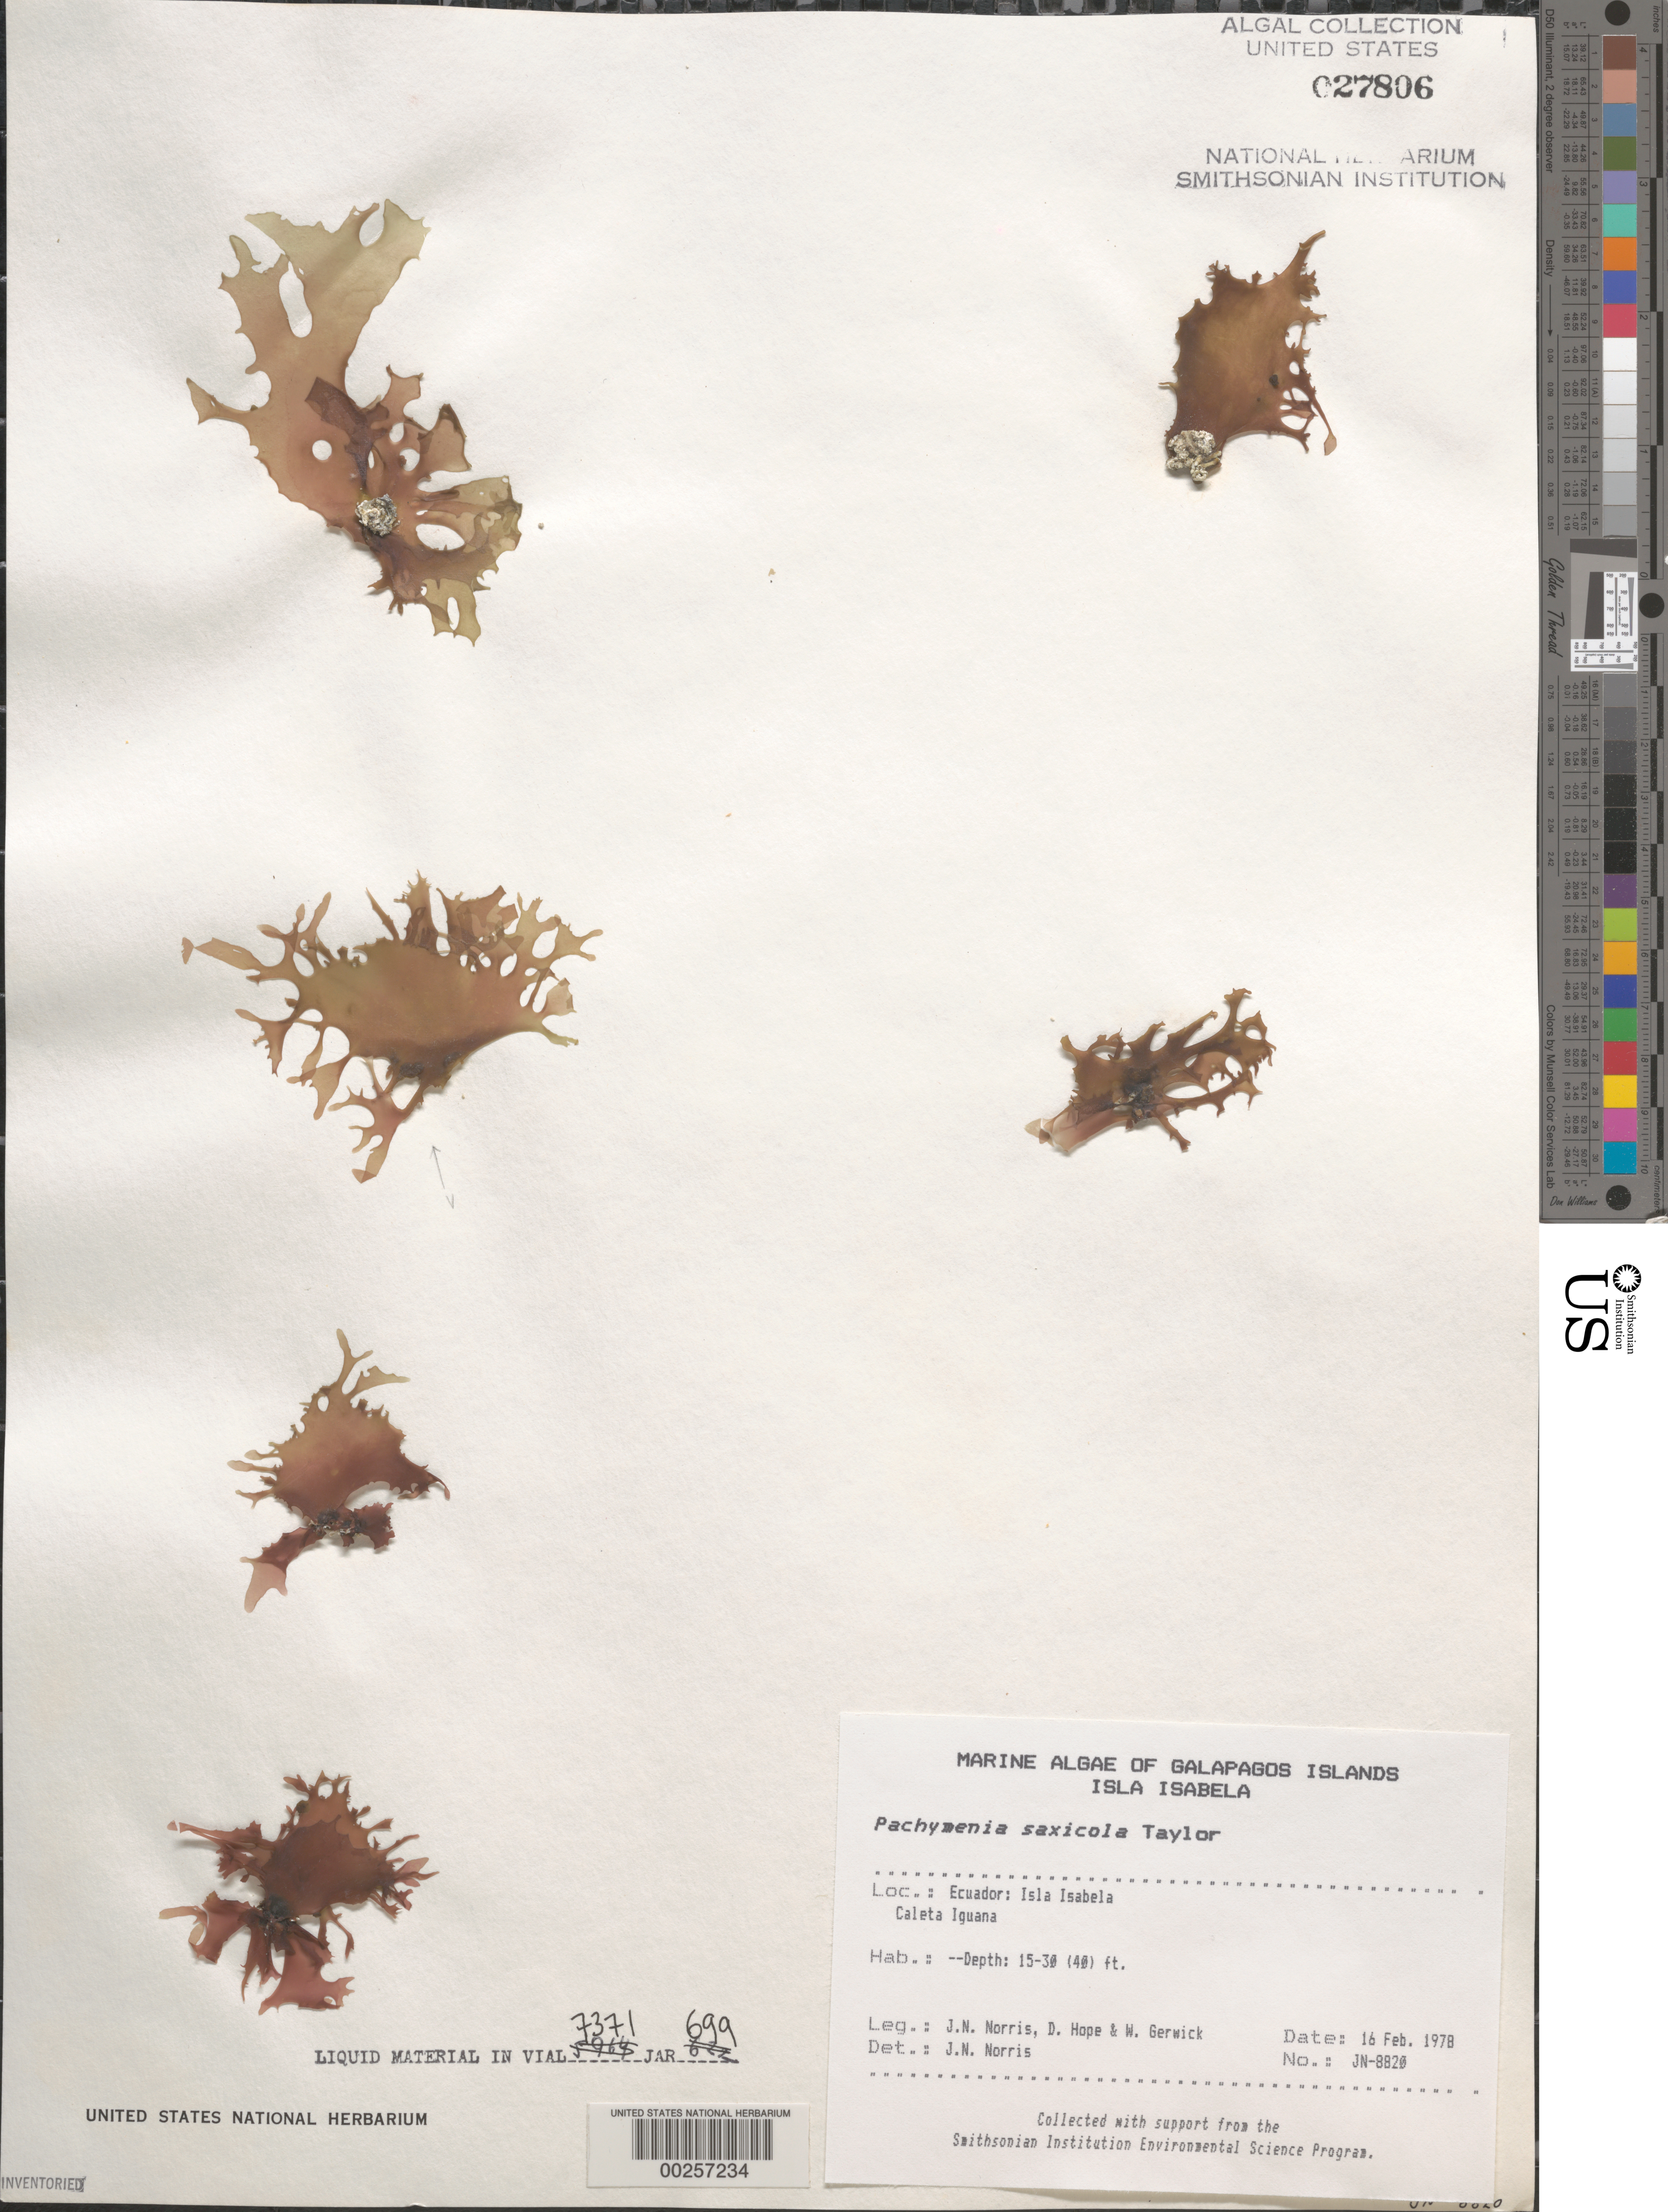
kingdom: Plantae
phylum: Rhodophyta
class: Florideophyceae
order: Halymeniales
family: Halymeniaceae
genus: Pachymenia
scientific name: Pachymenia saxicola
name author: W.R. Taylor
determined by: Norris, James N.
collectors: J. N. Norris, D. Hope & W. Gerwick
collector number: JN-8820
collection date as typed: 16 Feb 1978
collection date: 1978-02-16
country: Ecuador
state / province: Colón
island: Isabela [Albemarle]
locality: Caleta Iguana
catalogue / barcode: US 27806